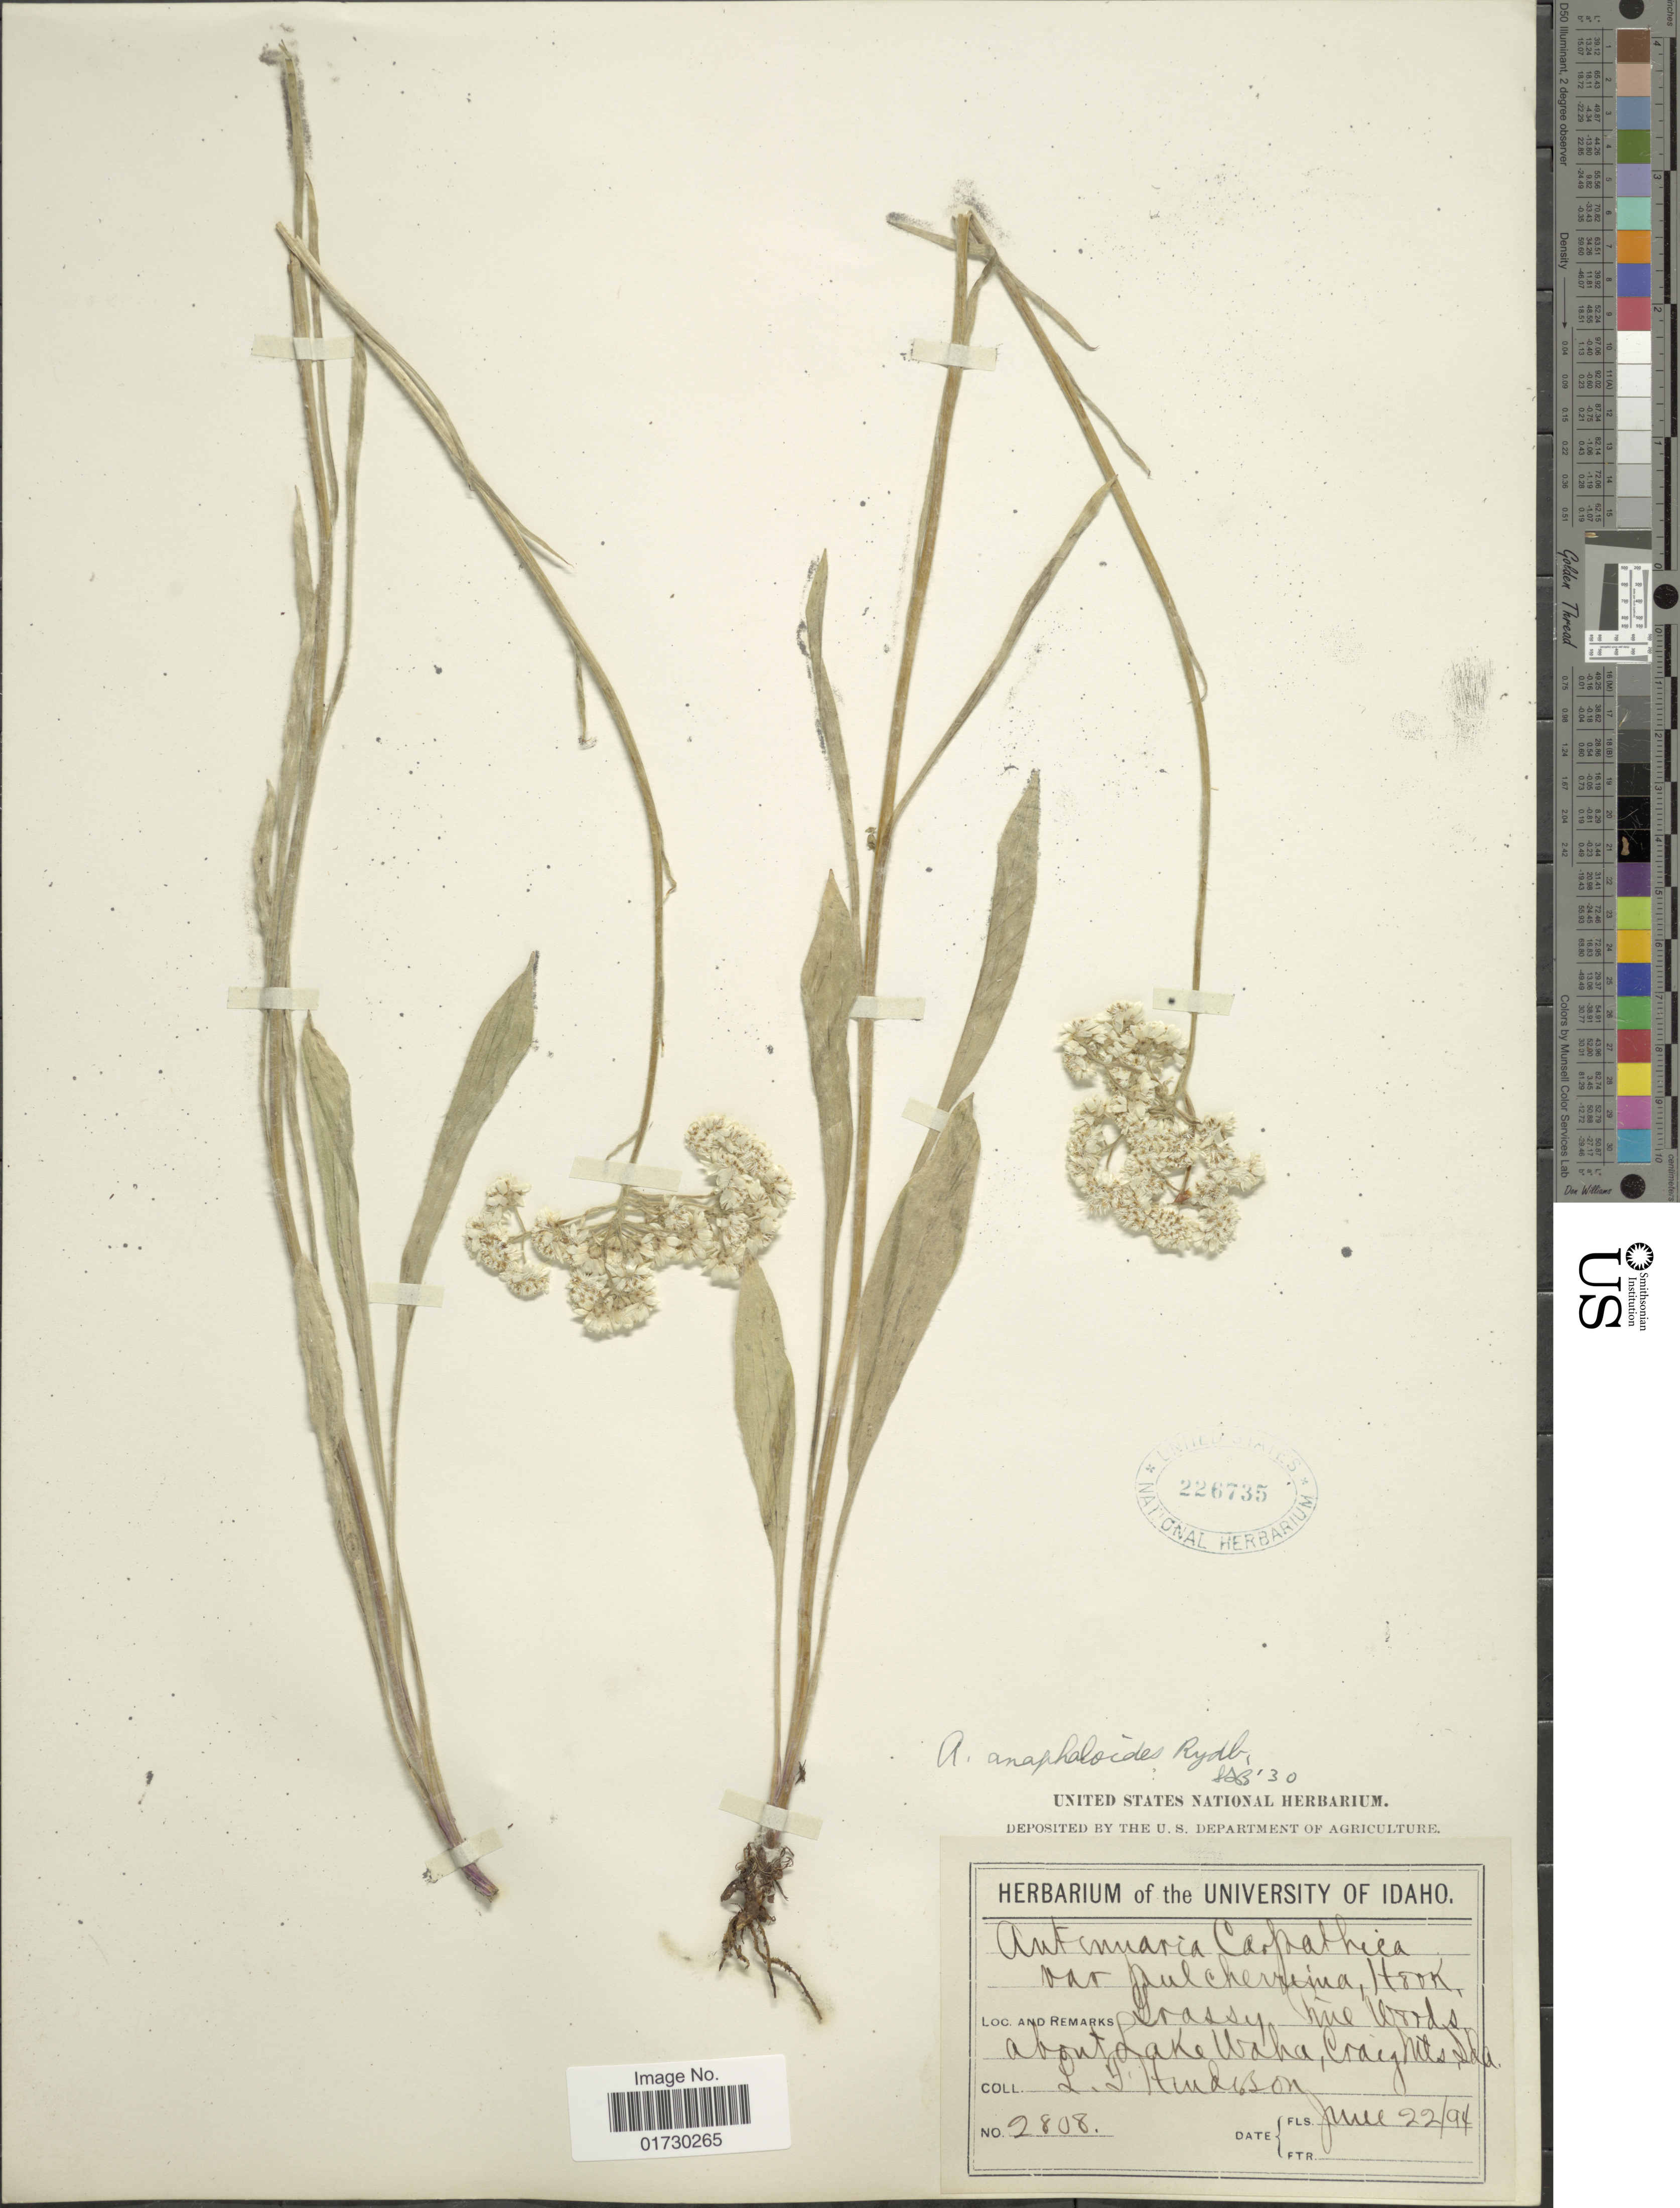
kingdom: Plantae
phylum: Tracheophyta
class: Magnoliopsida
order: Asterales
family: Asteraceae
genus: Antennaria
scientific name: Antennaria anaphaloides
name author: Rydb.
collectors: L. Henderson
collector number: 2808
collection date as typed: Transcribed d/m/y: 22/6/94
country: United States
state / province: Idaho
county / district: Ida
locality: About Lake Waha, Cray Mts.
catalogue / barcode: US 226735